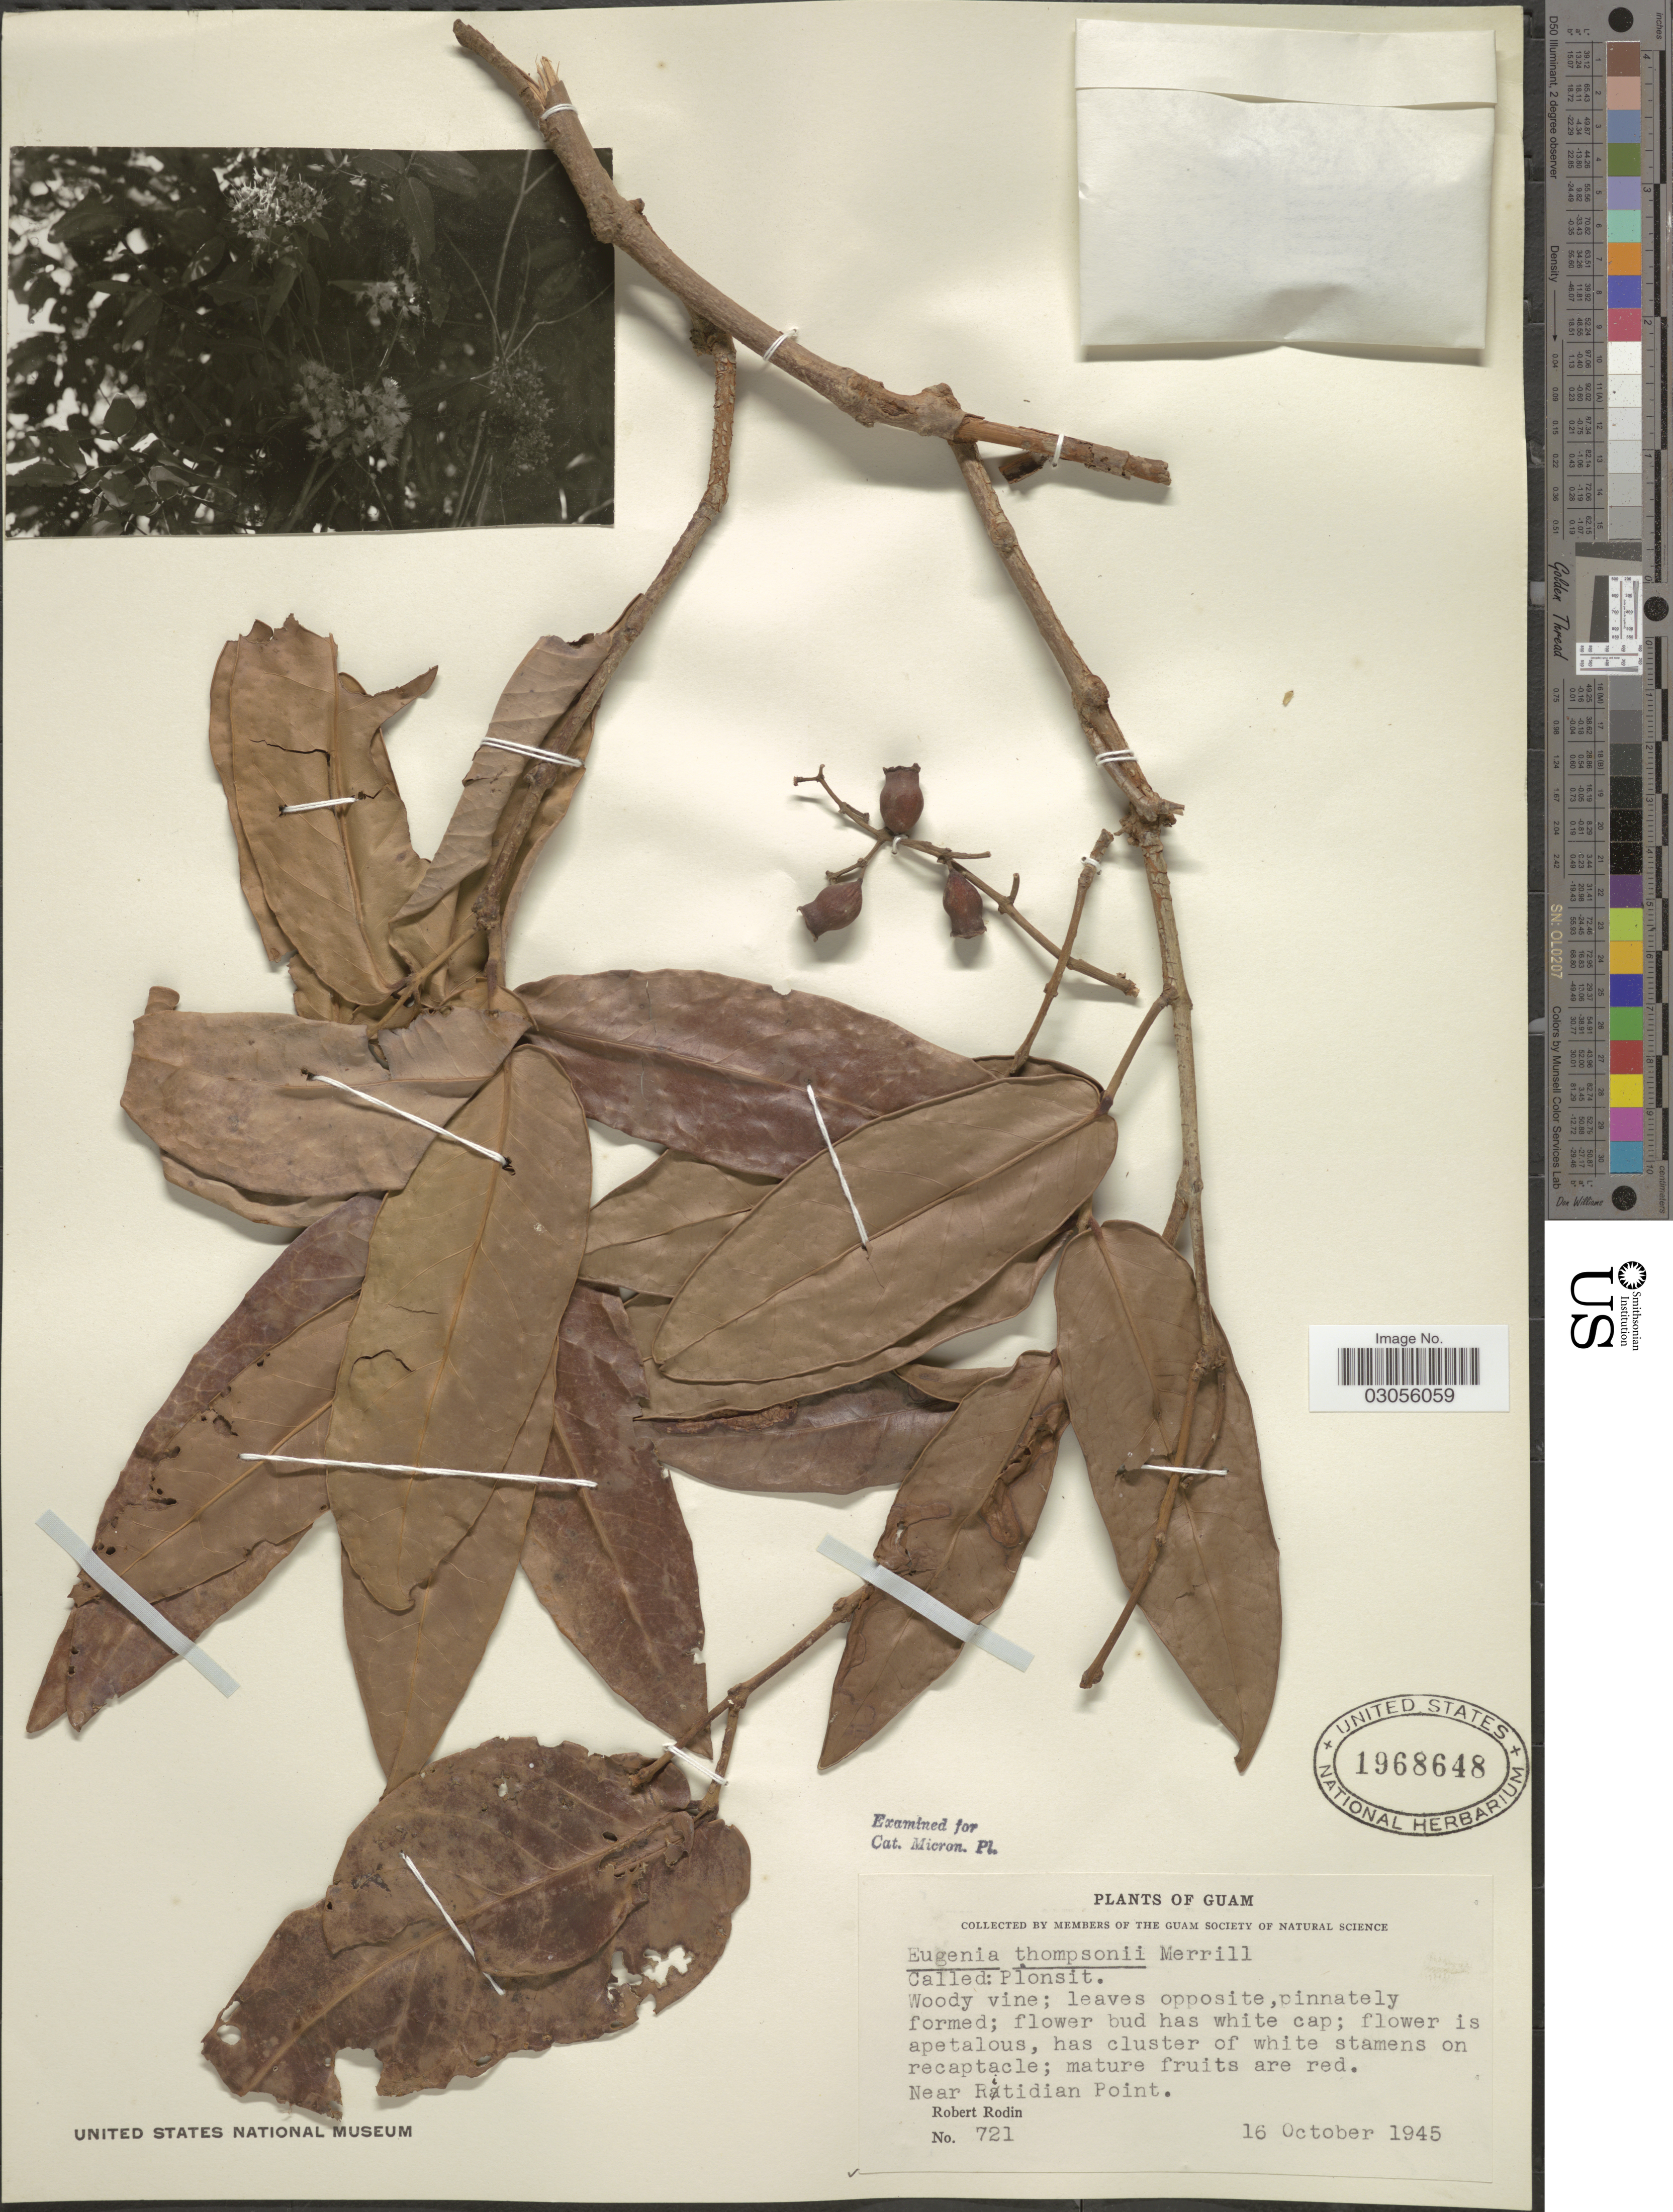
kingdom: Plantae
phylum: Tracheophyta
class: Magnoliopsida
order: Myrtales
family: Myrtaceae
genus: Syzygium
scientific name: Syzygium thompsonii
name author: (Merr.) N. Snow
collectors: R. Rodin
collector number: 721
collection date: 1945-10-16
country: Guam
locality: Near Ritidian Point.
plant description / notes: Cited by Byng et al., Phytotaxa 427(2): 126. 2019.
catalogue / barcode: US 1968648